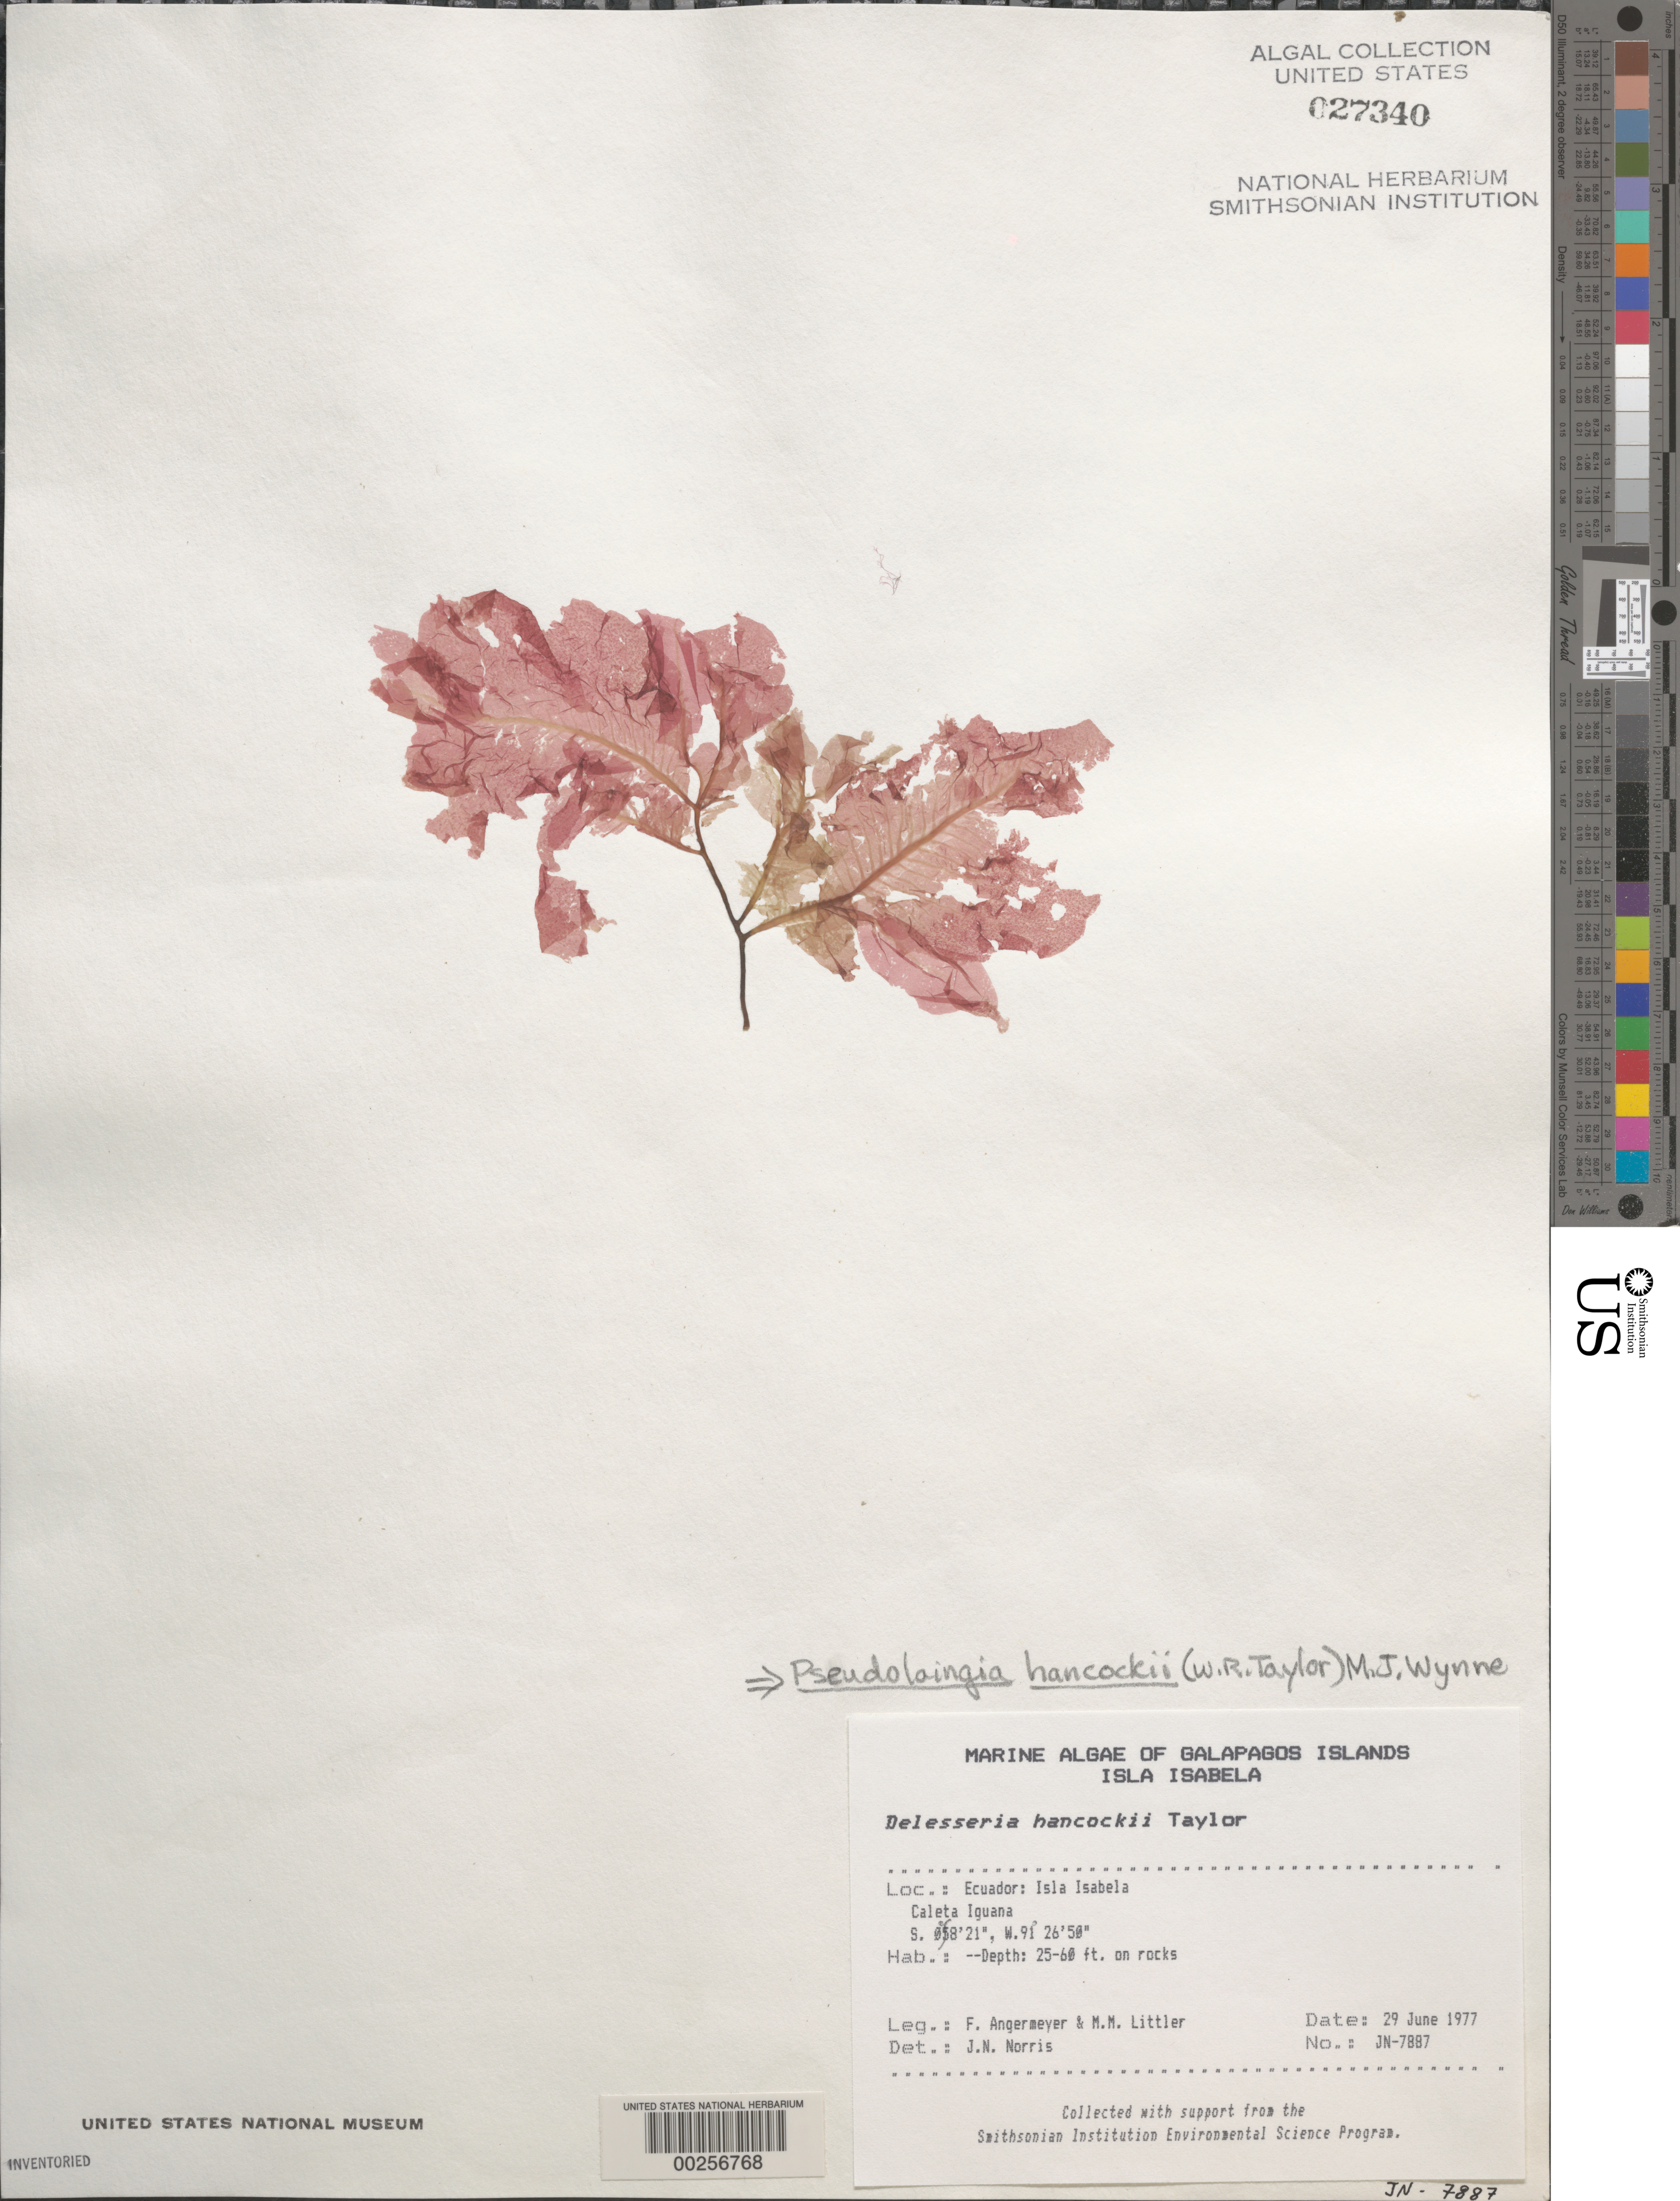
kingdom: Plantae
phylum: Rhodophyta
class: Florideophyceae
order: Ceramiales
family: Delesseriaceae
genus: Paraglossum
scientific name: Paraglossum hancockii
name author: (W.R. Taylor) M.J. Wynne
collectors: F. Angermeyer & M. M. Littler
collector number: JN-7887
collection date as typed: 29 Jun 1977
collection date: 1977-06-29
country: Ecuador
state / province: Colón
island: Isabela [Albemarle]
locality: Caleta Iguana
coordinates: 0 58'21"S, 91 26'50"W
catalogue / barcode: US 27340